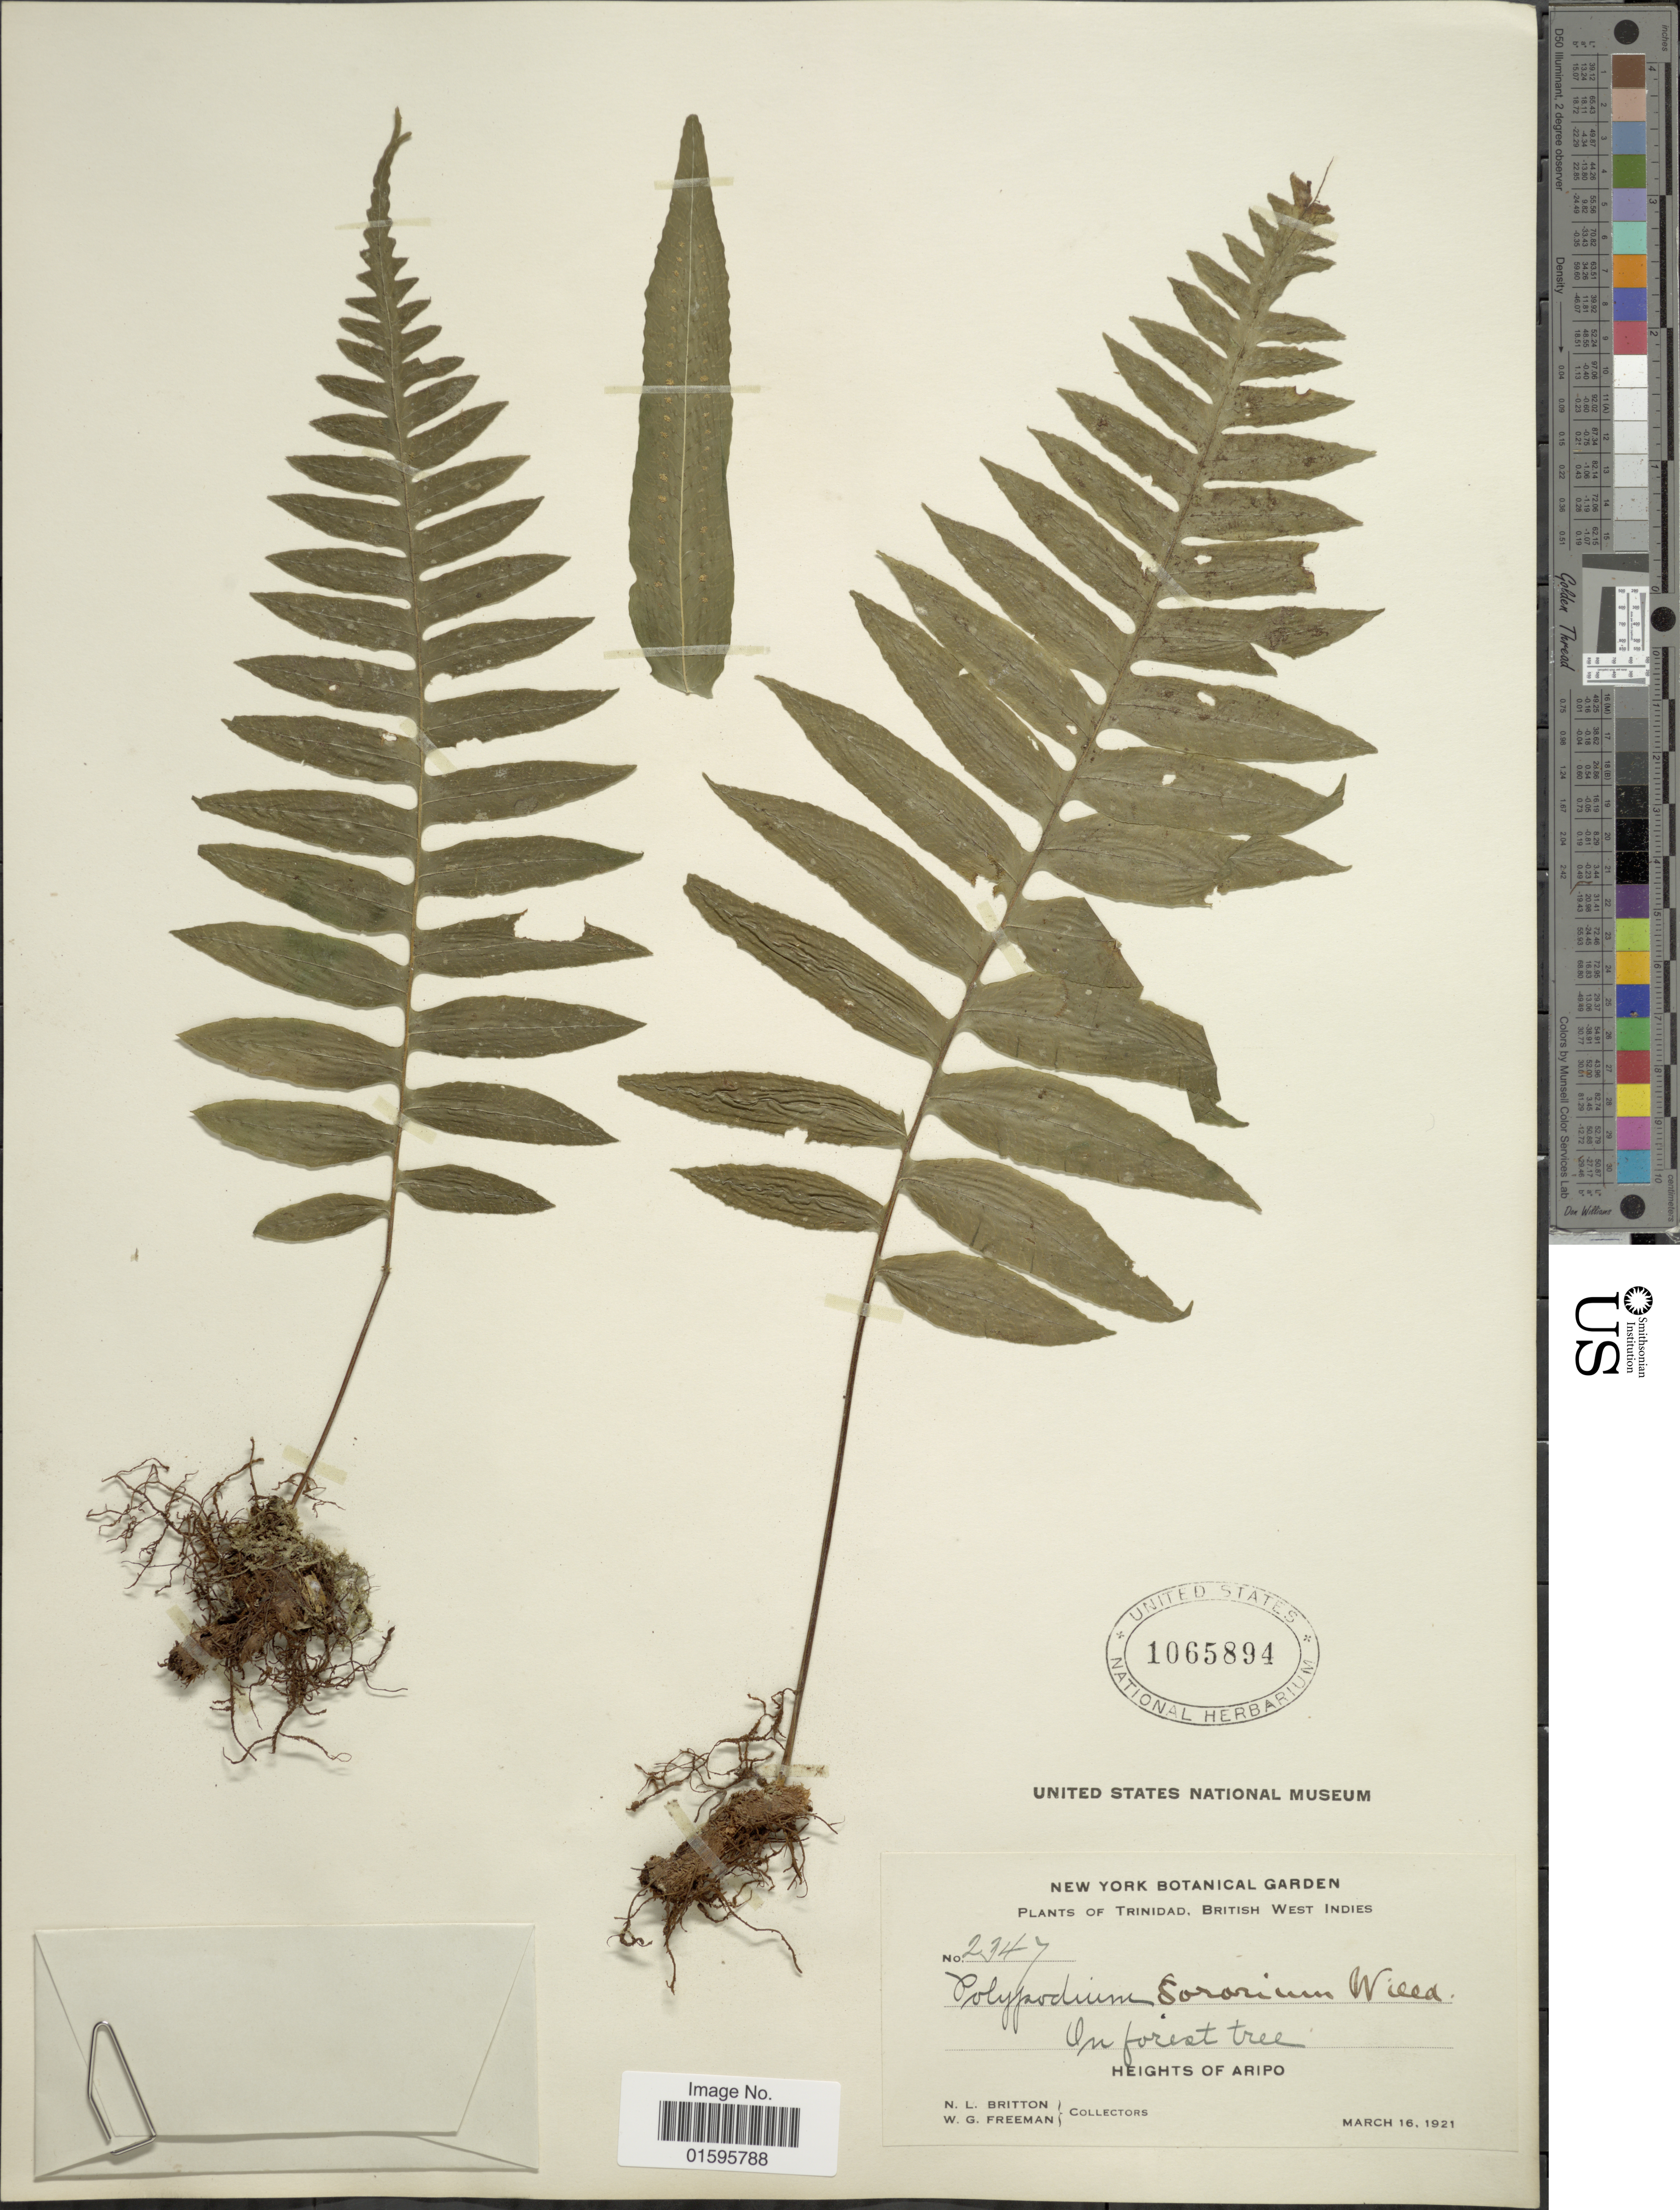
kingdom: Plantae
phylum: Tracheophyta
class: Polypodiopsida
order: Polypodiales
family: Polypodiaceae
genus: Polypodium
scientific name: Polypodium dulce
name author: Poir.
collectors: N. Britton & W. Freeman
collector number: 2347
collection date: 1921-03-16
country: Trinidad and Tobago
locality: Trinidad, British West Indies, Heights of Aripo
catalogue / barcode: US 1065894